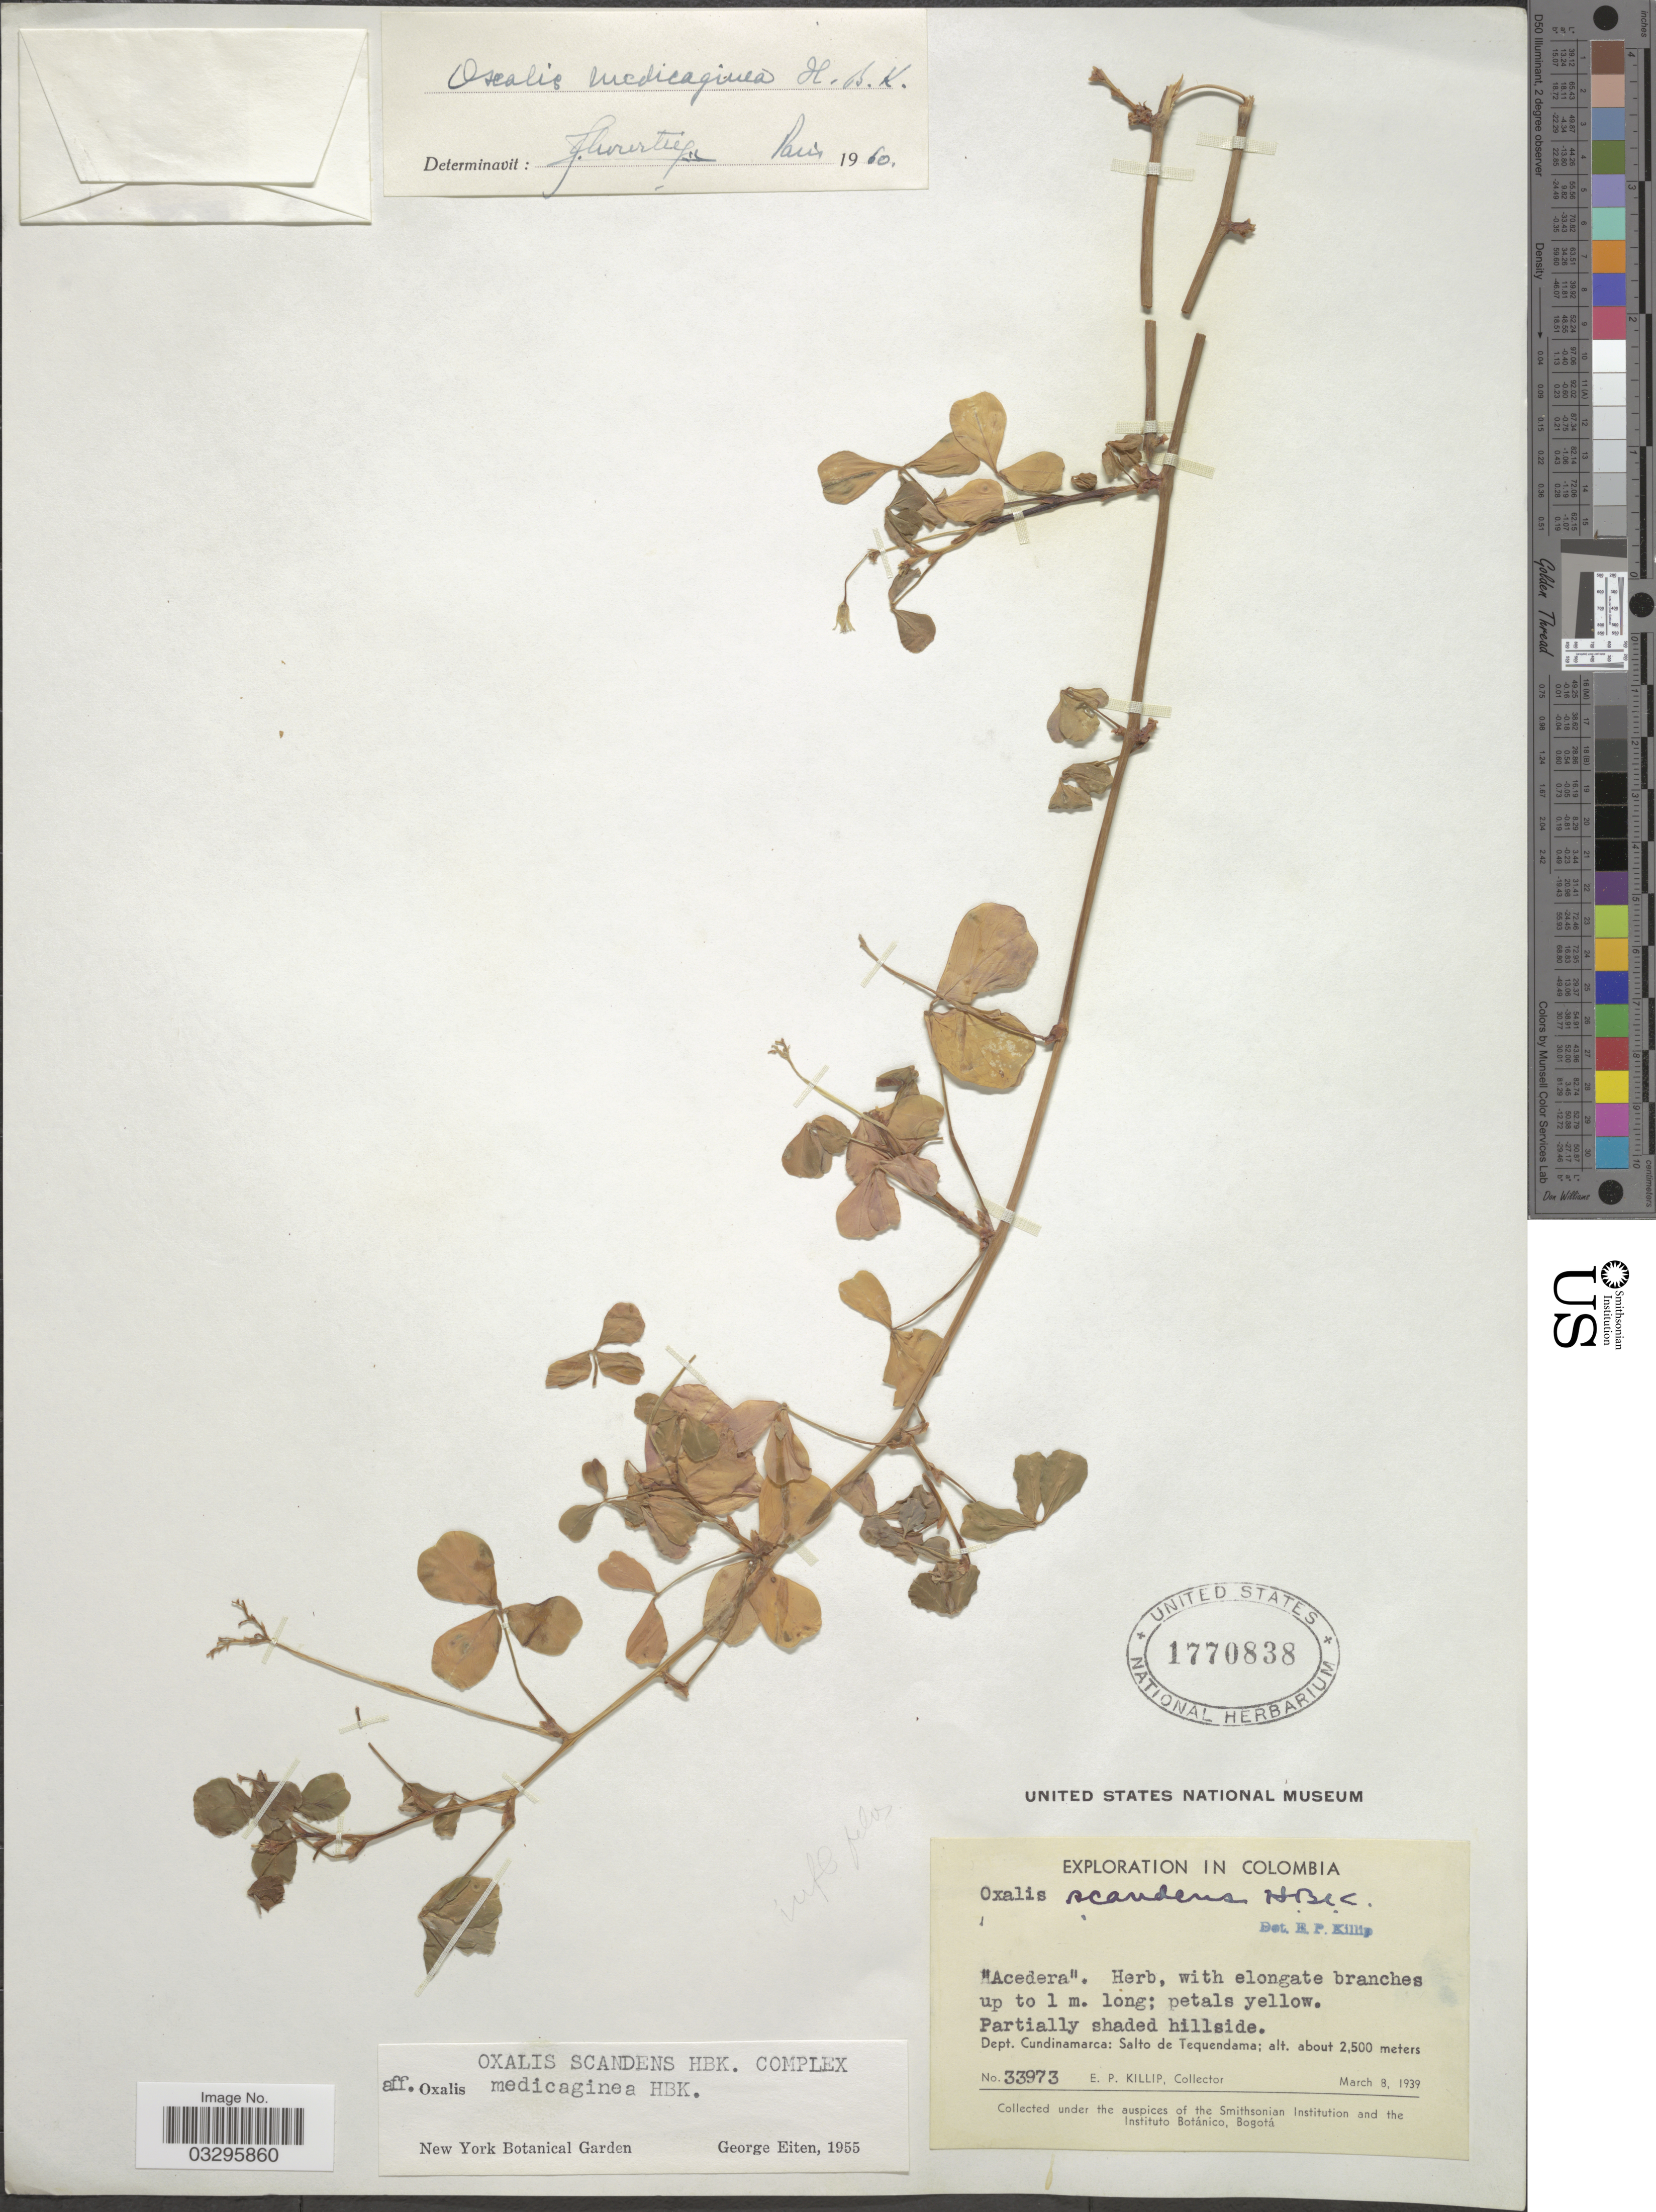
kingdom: Plantae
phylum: Tracheophyta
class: Magnoliopsida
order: Oxalidales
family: Oxalidaceae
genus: Oxalis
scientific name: Oxalis medicaginea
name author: Kunth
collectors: E. P. Killip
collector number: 33973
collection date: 1939-03-08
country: Colombia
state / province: Cundinamarca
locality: Dept. Cundinamarca: Salto de Tequendama.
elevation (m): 2500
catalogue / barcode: US 1770838